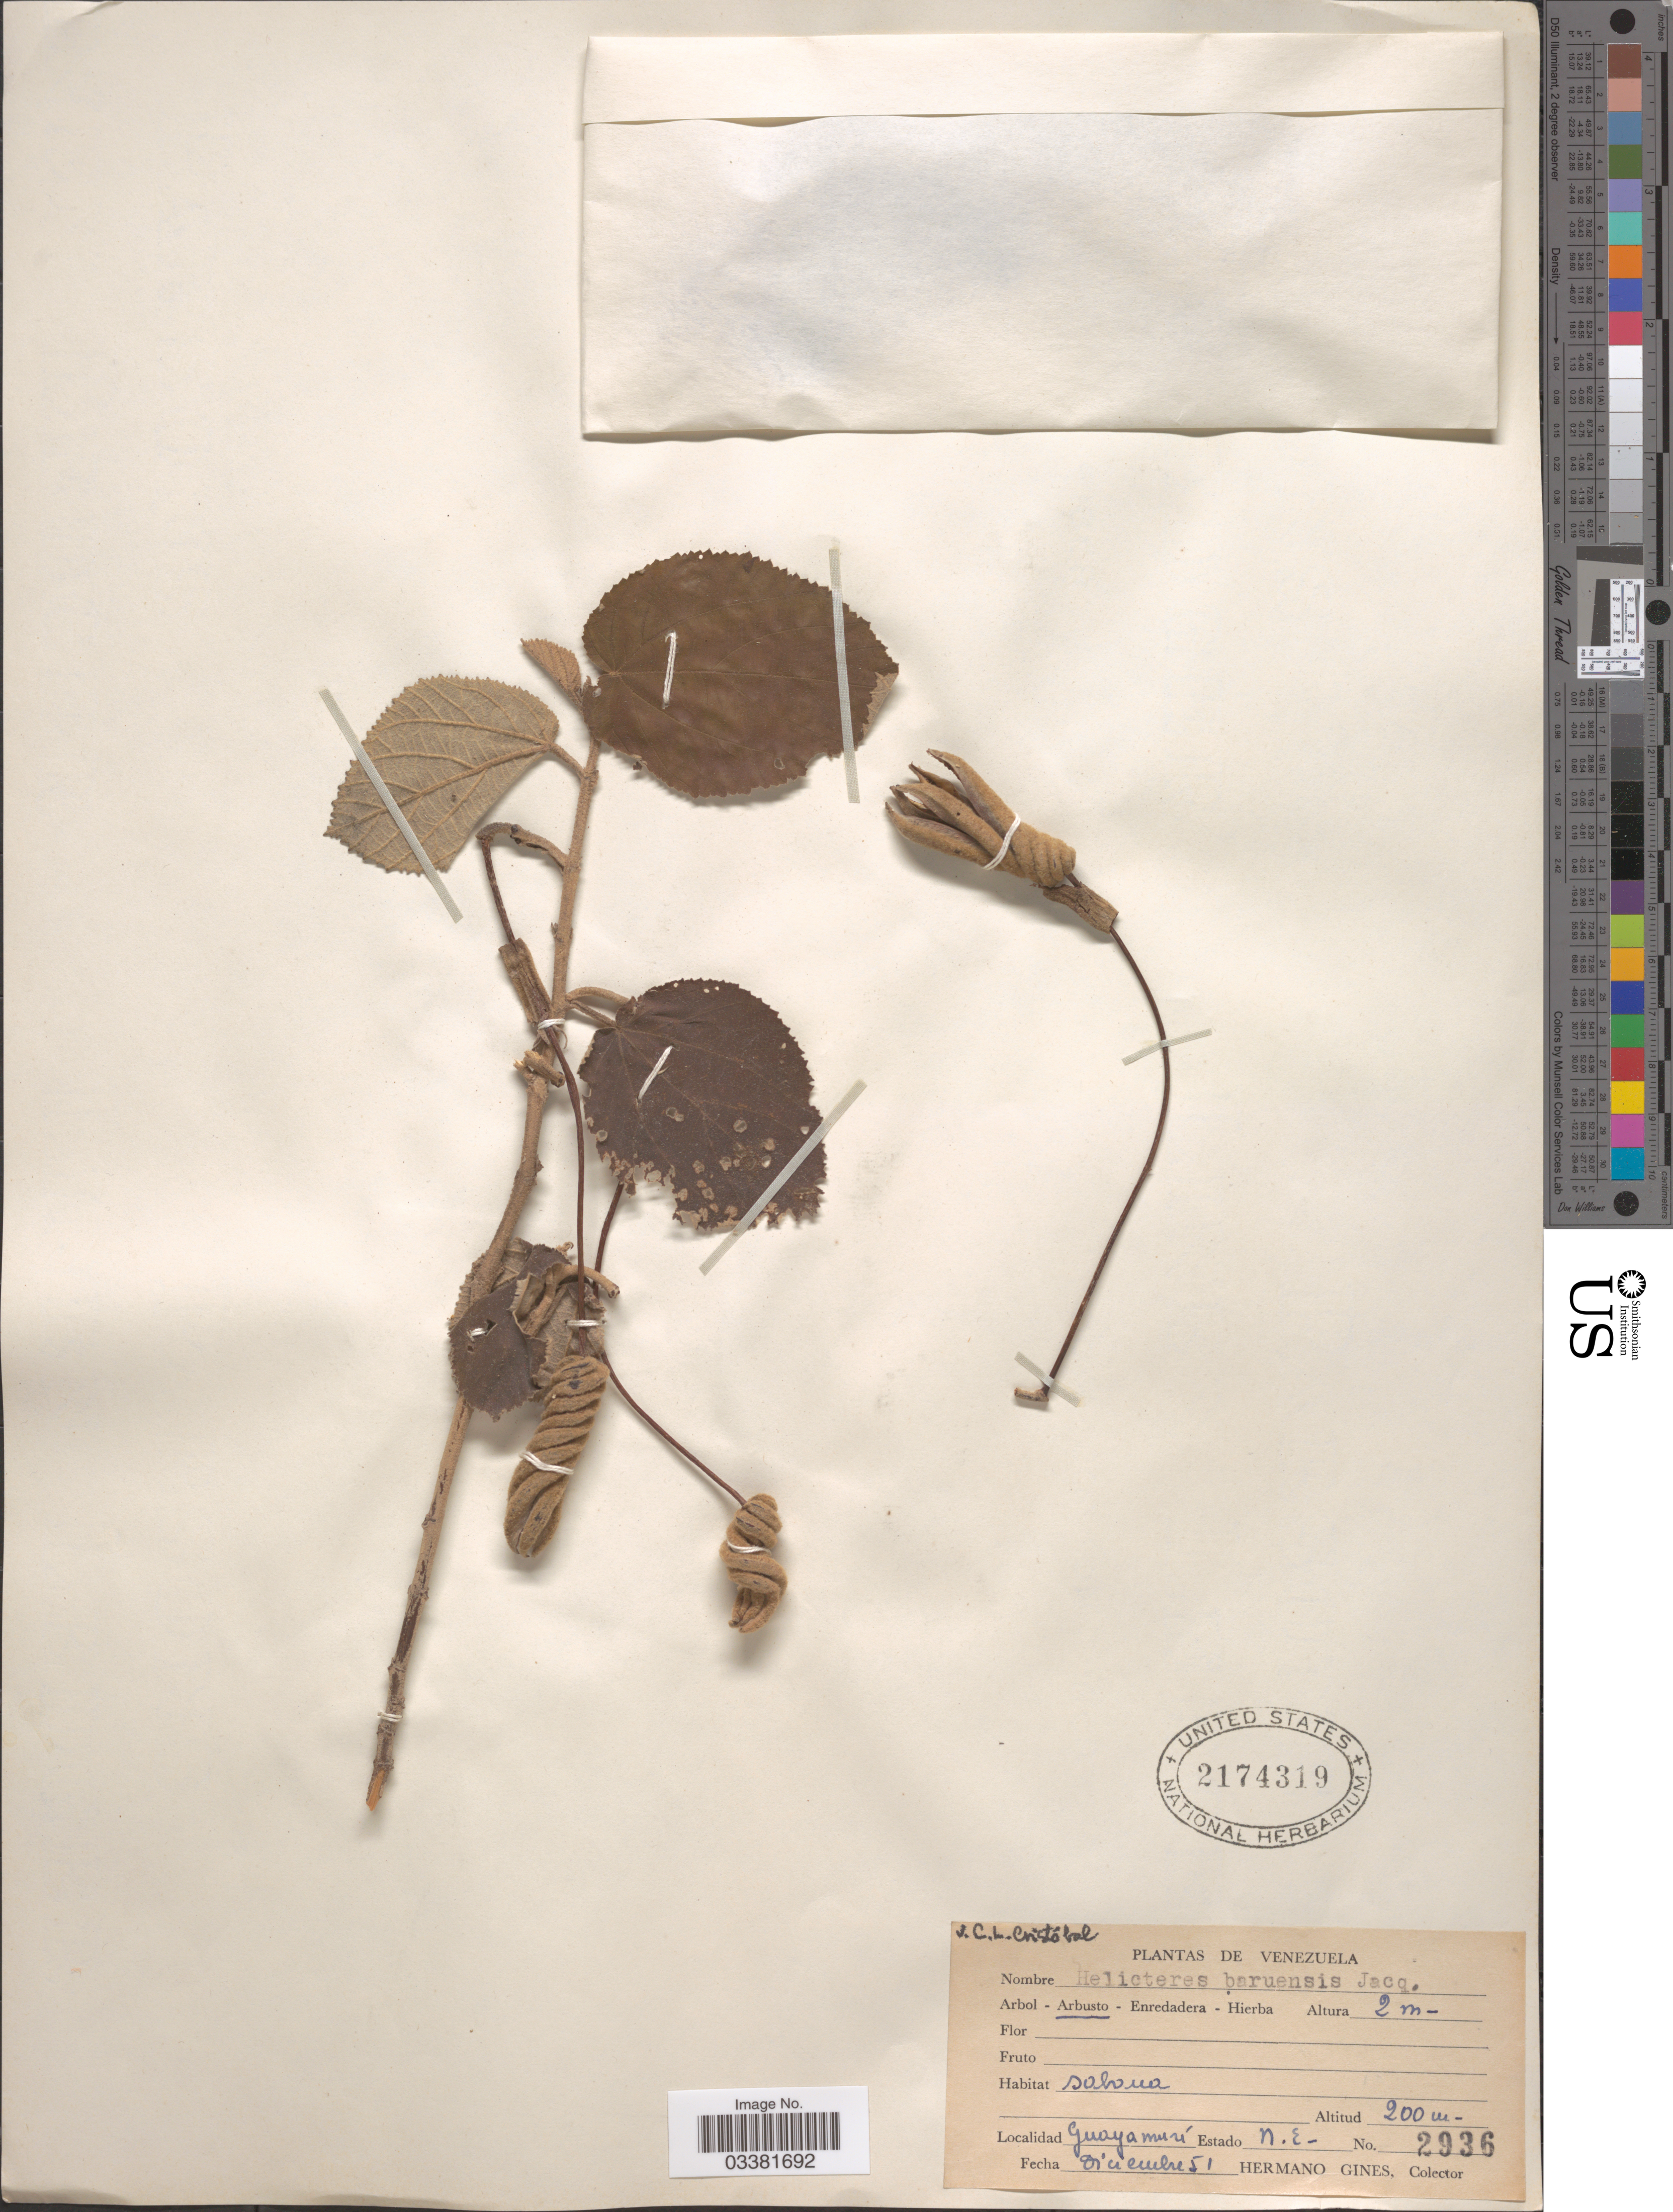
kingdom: Plantae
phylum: Tracheophyta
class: Magnoliopsida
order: Malvales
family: Malvaceae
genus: Helicteres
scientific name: Helicteres baruensis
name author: Jacq.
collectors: Bro. Gines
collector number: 2936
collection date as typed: Transcribed d/m/y: /12/51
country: Venezuela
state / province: Nueva Esparta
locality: Guayamurí.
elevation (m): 200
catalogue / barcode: US 2174319